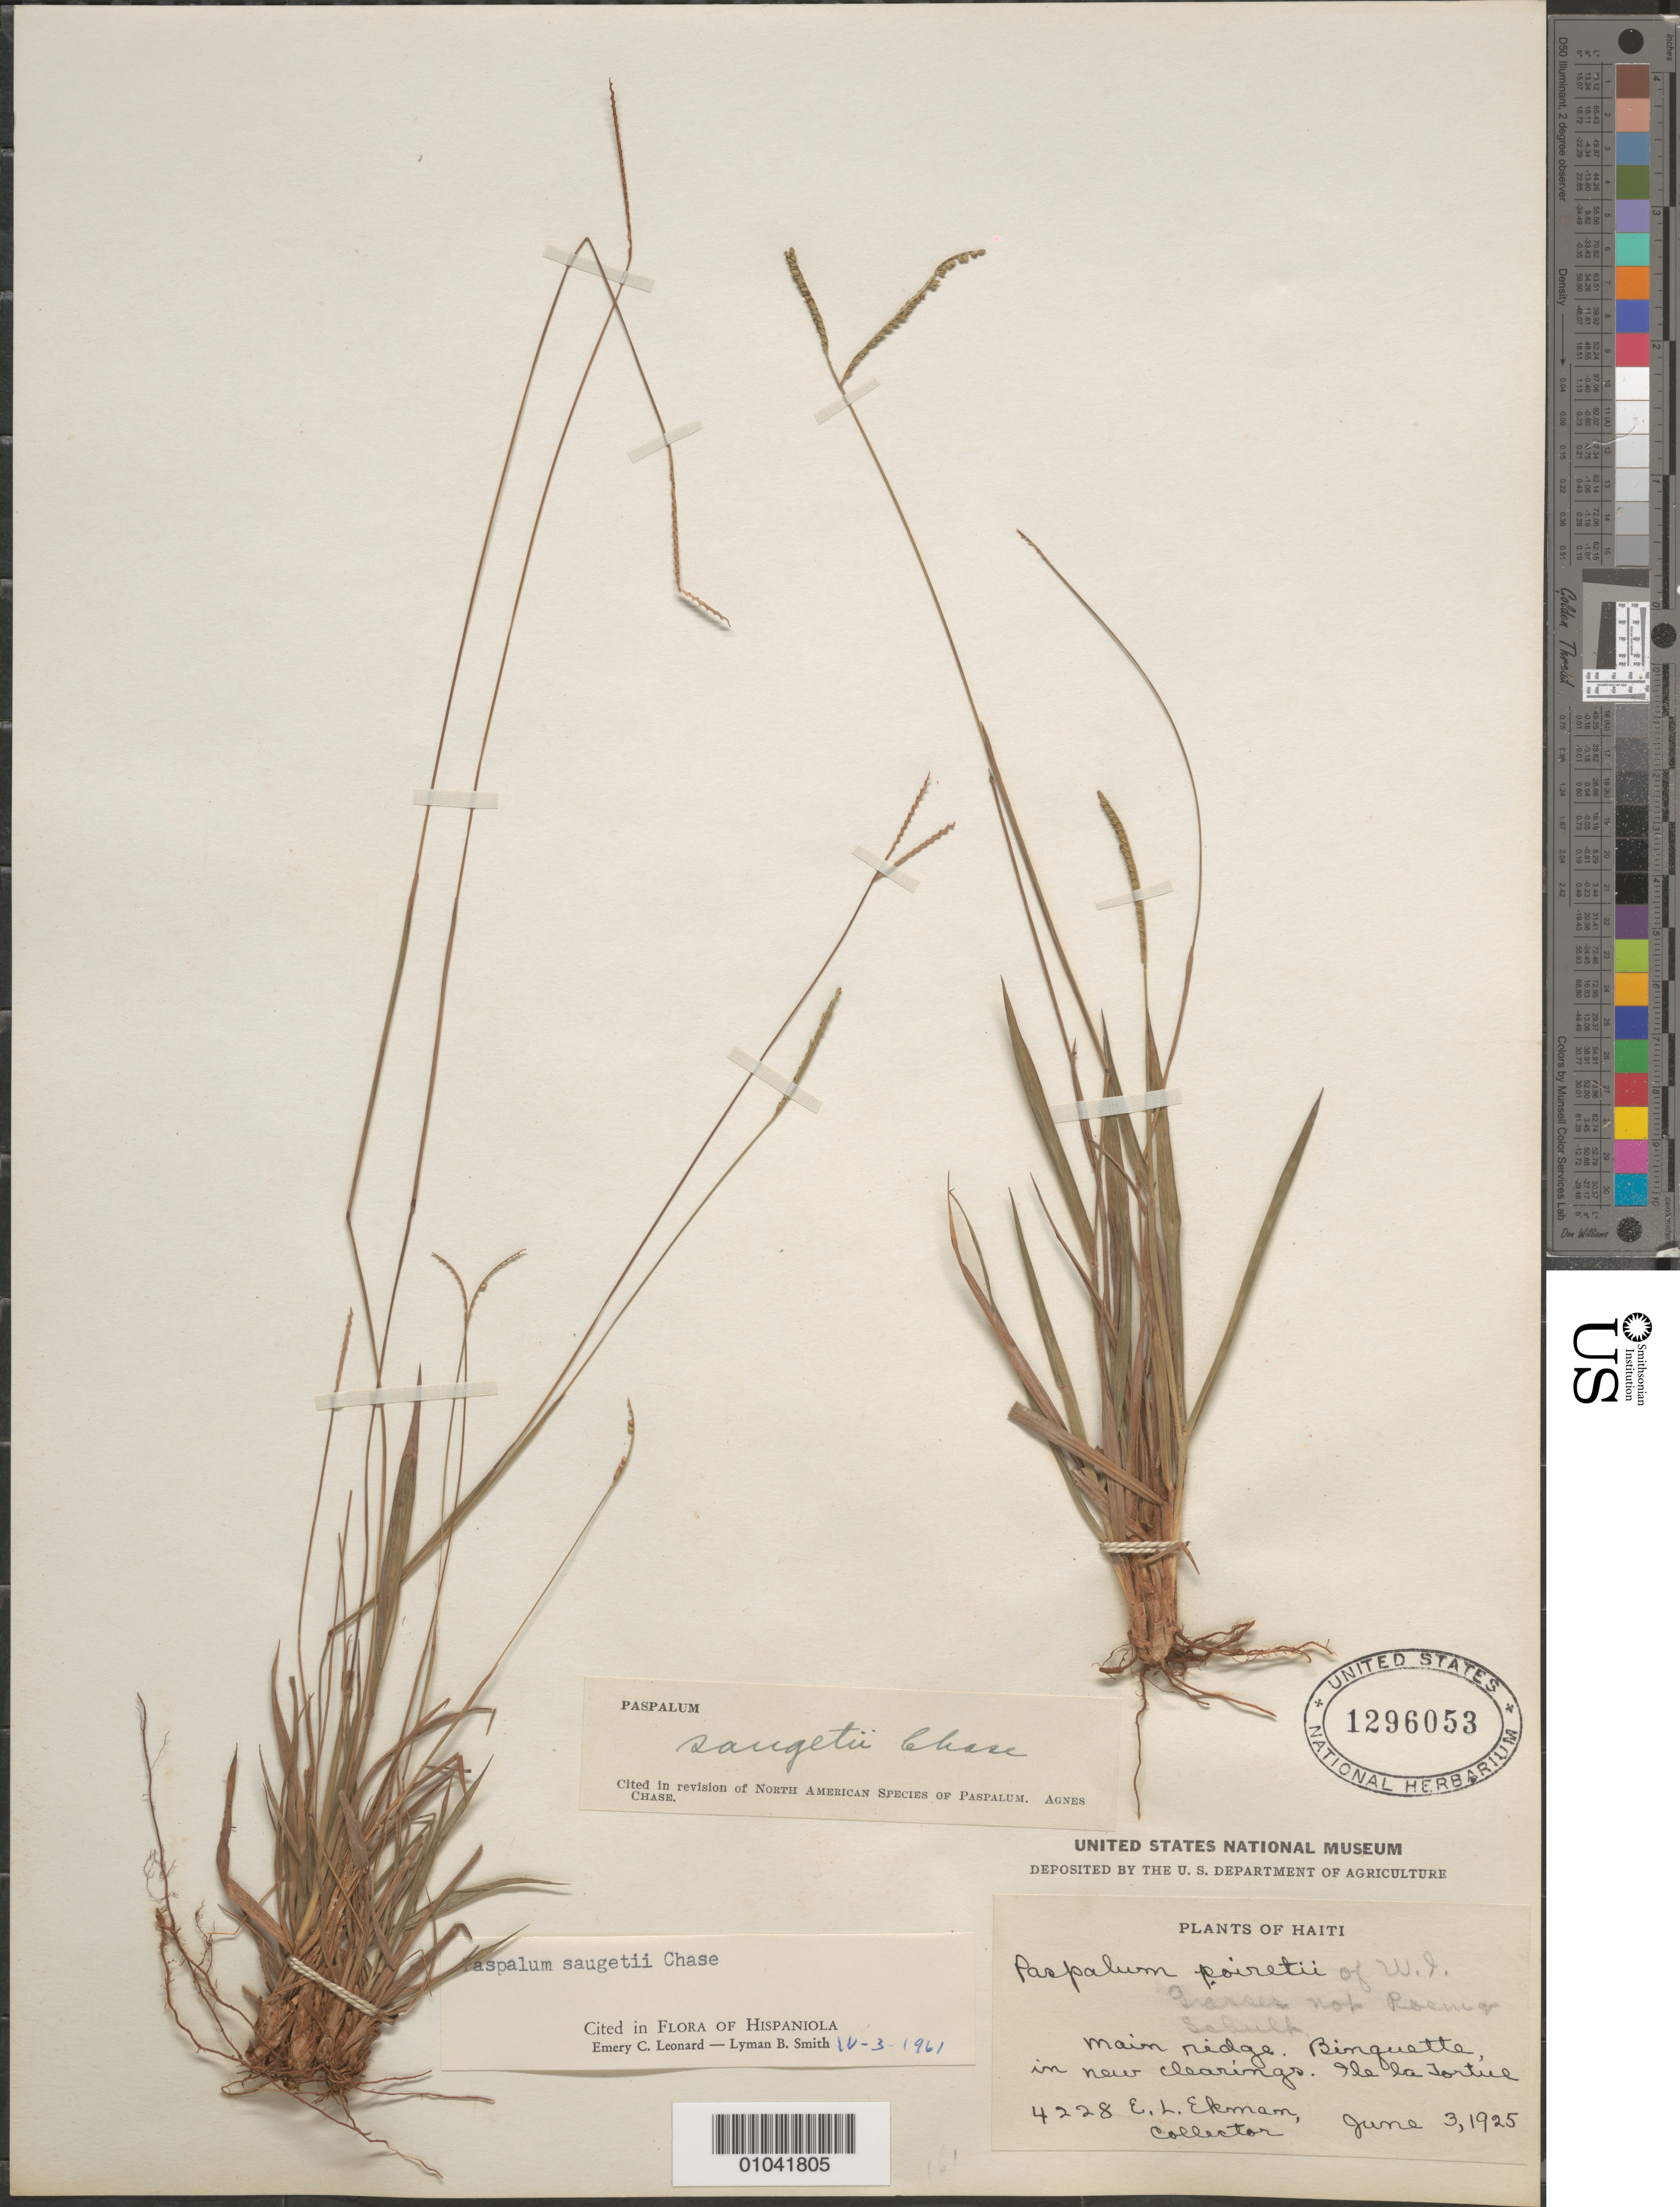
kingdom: Plantae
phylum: Tracheophyta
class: Liliopsida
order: Poales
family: Poaceae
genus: Paspalum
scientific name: Paspalum saugetii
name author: Chase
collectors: E. L. Ekman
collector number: H 4228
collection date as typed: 03 Jun 1925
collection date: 1925-06-03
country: Haiti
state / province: Nord-Óuest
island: Île de la Tortue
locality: Binquette, Ile de la Tortue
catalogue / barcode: US 1296053